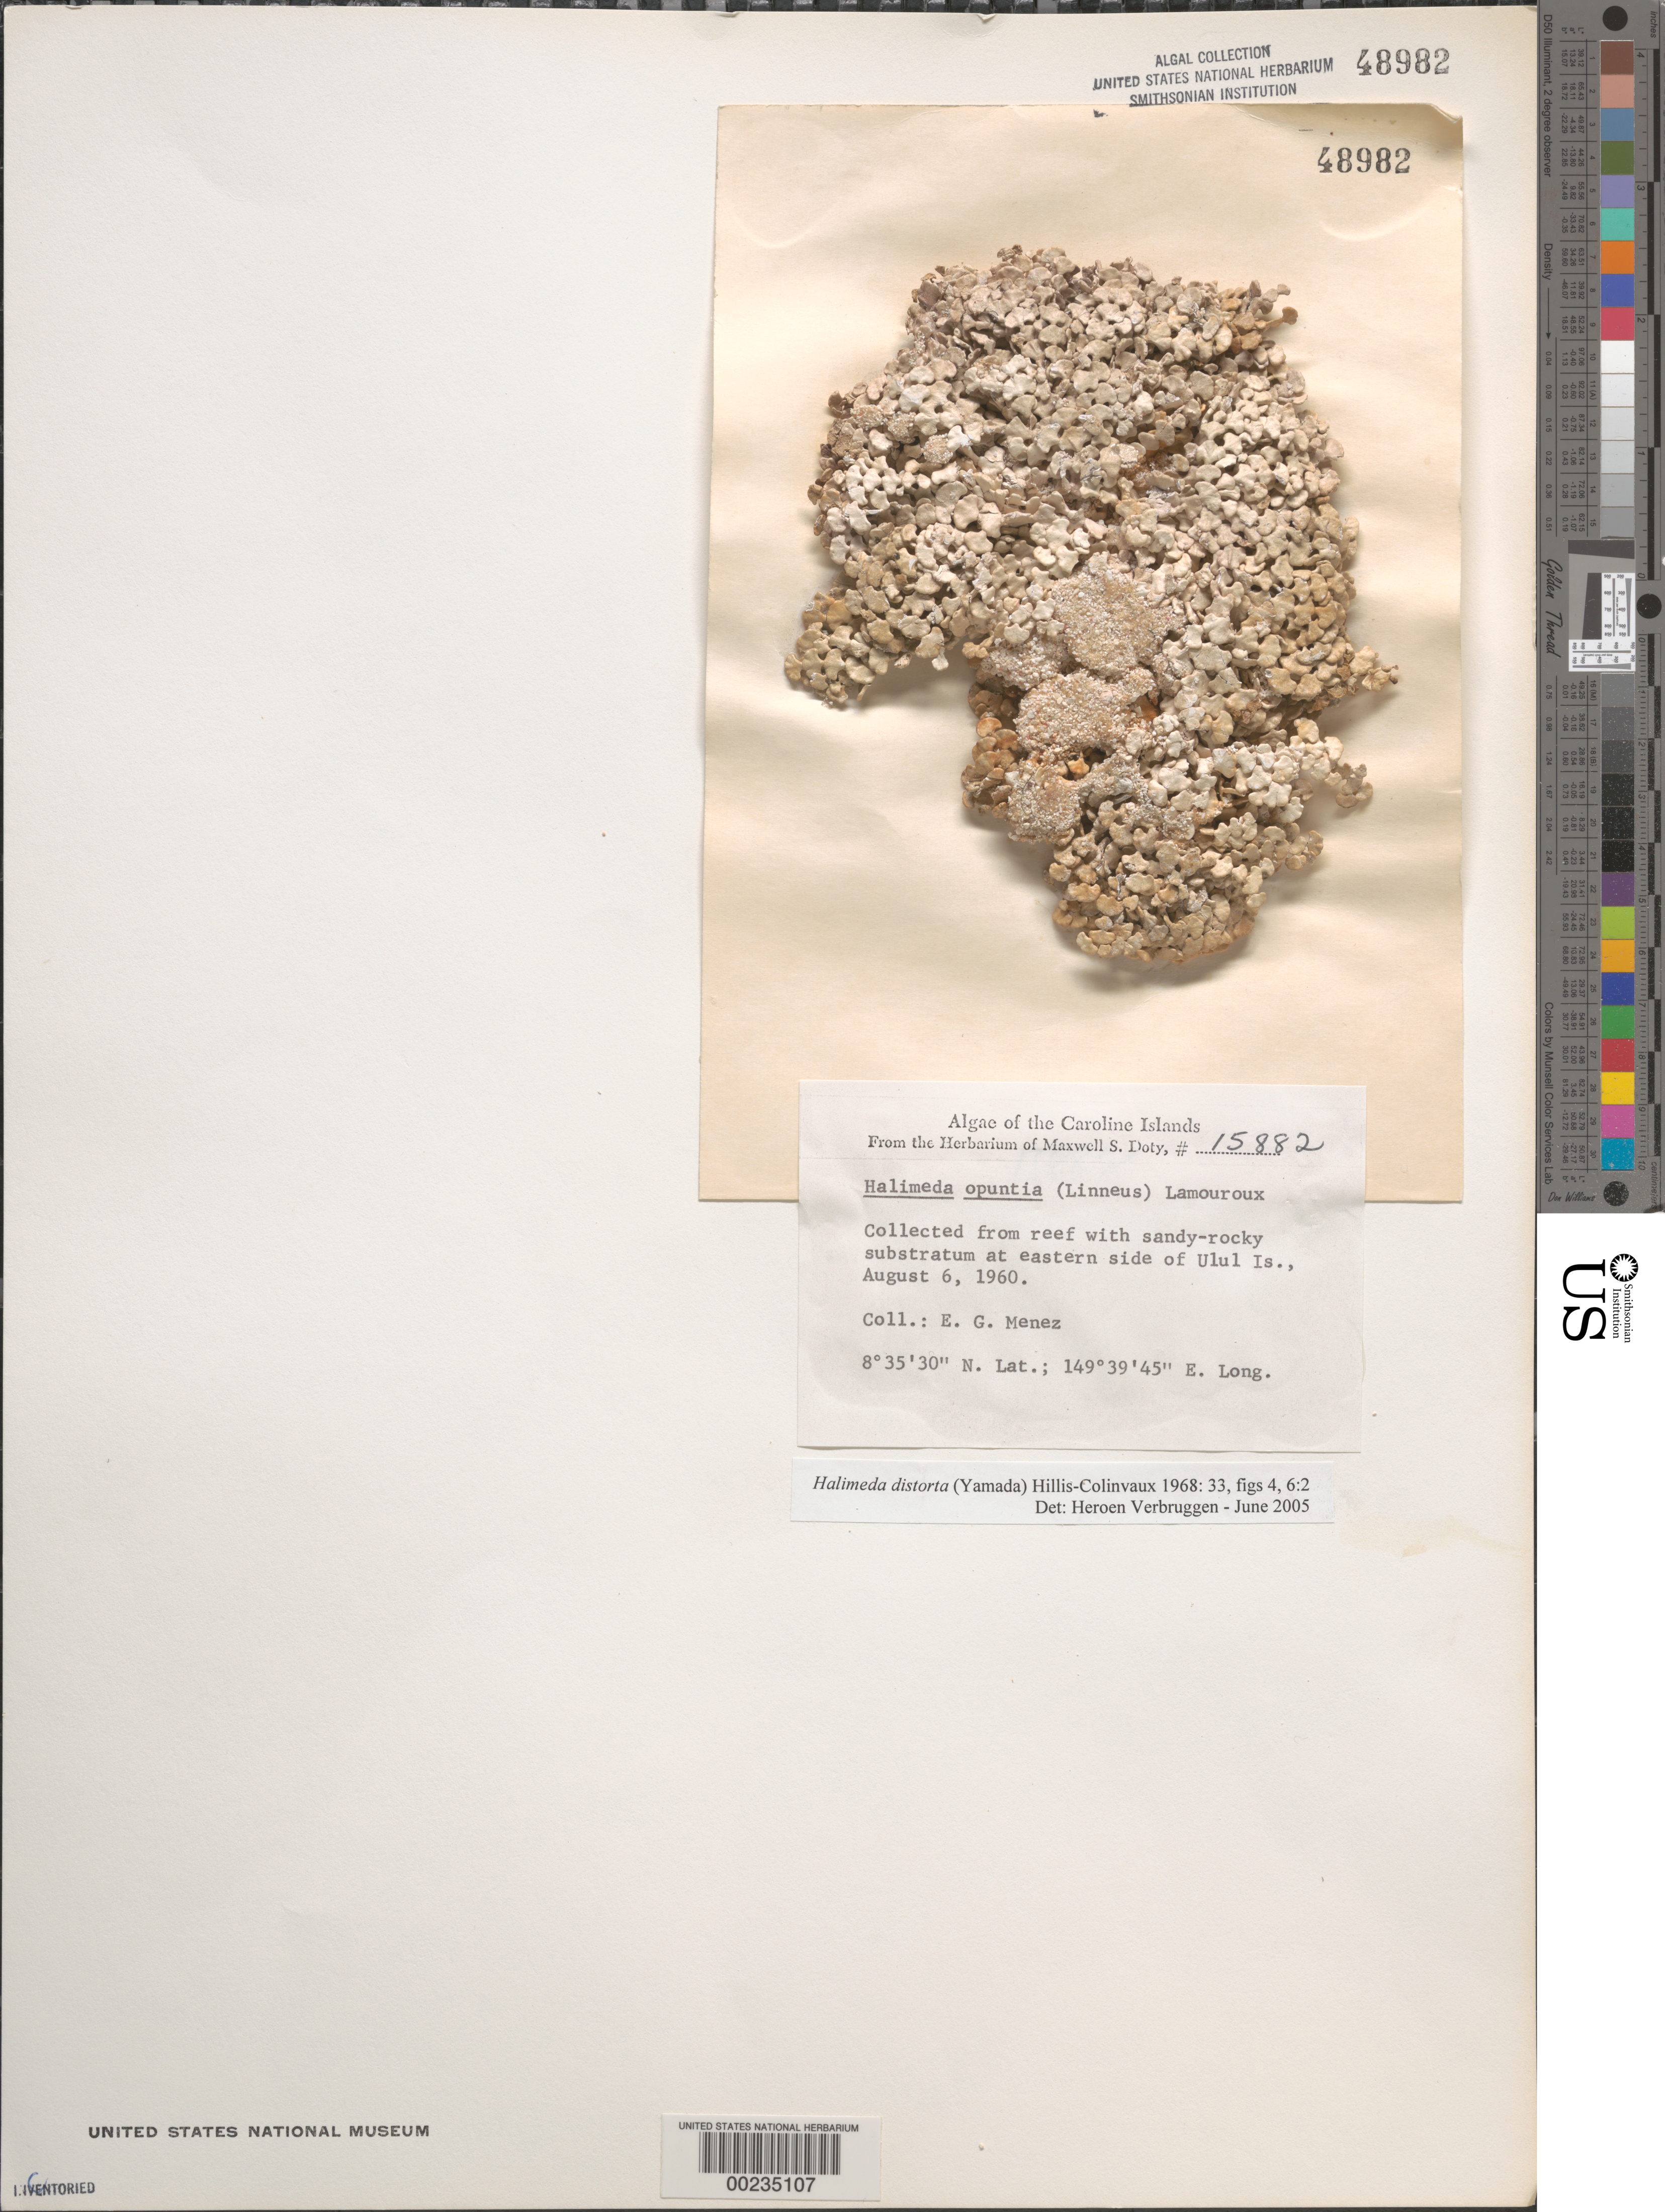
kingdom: Plantae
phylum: Chlorophyta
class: Ulvophyceae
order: Bryopsidales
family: Halimedaceae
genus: Halimeda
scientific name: Halimeda distorta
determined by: Verbruggen, H.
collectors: Meñez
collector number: MSD 15882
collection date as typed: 06 Aug 1960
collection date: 1960-08-06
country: Micronesia, Federated States of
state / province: Truk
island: Namonuito Atoll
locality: Ulal Islet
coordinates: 8 35' 30" N, 149 39' 45" E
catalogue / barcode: US 48982